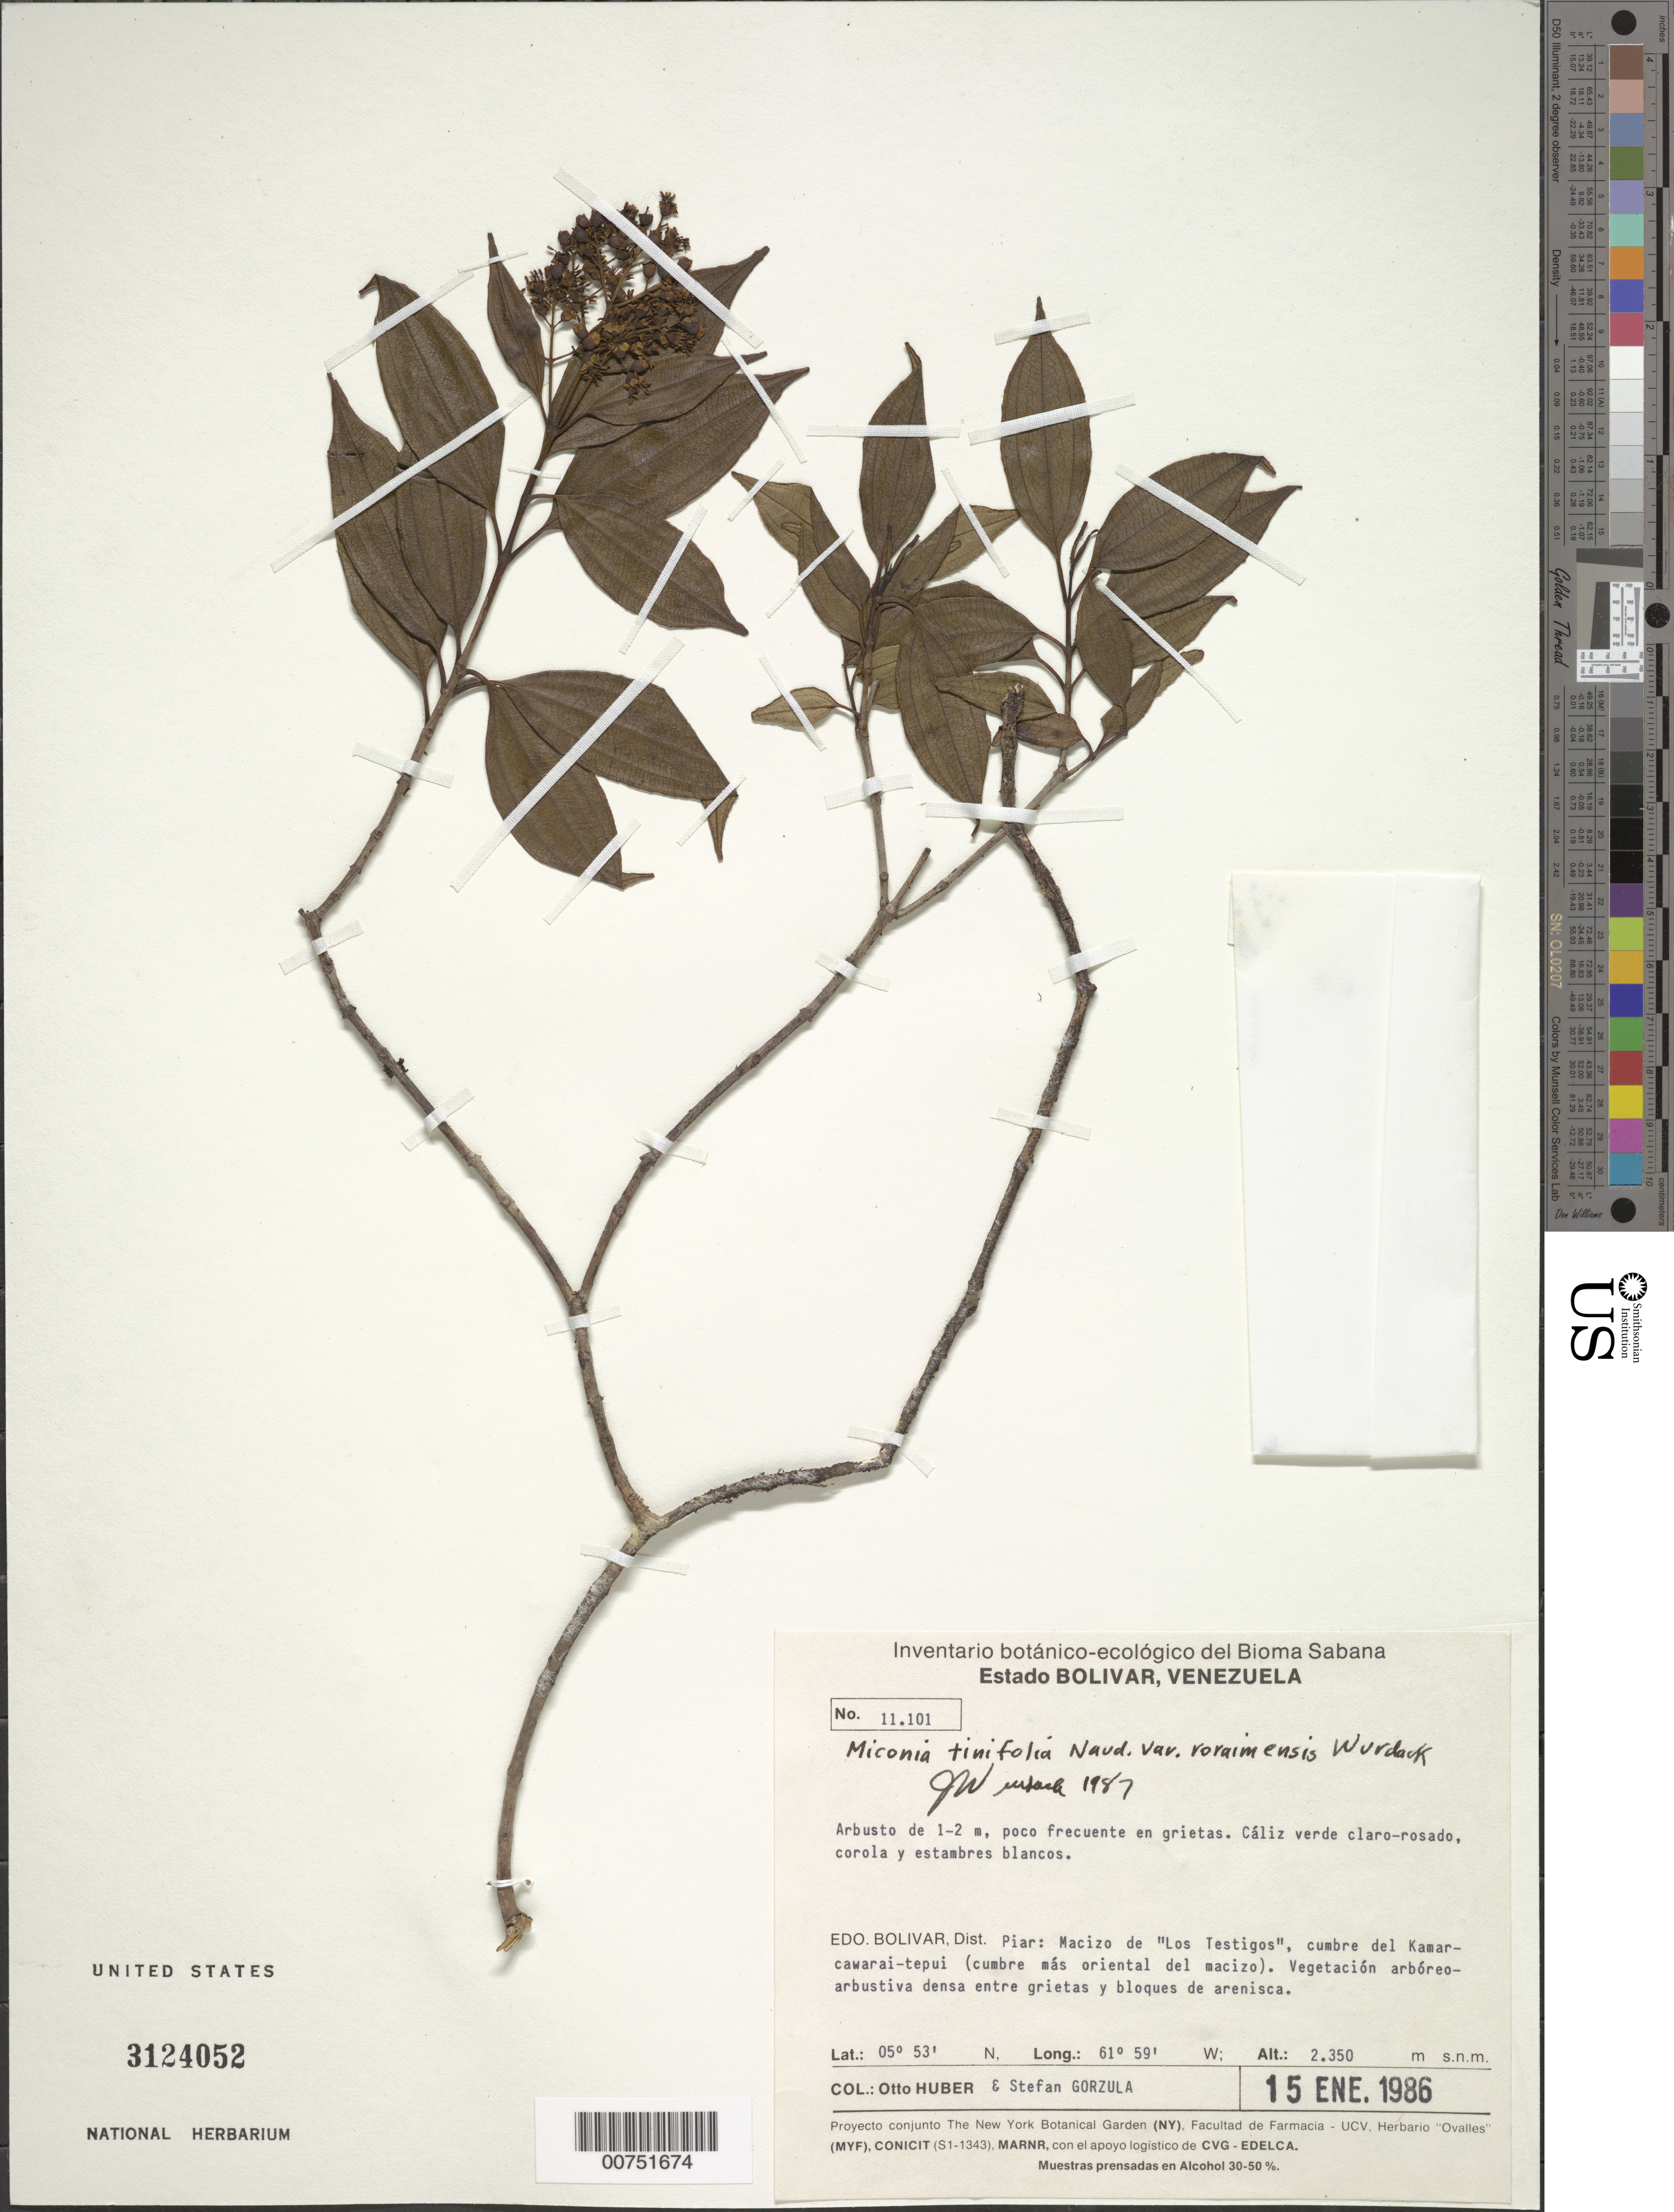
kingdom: Plantae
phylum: Tracheophyta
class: Magnoliopsida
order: Myrtales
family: Melastomataceae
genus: Miconia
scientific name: Miconia tinifolia var. roraimensis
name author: Wurdack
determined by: Wurdack, John J., (US), US (UNITED STATES)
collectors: O. Huber & S. Gorzula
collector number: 11101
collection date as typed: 15-Jan-86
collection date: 1986-01-15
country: Venezuela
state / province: Bolívar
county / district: Piar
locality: Maczio de "Los Testigos", cumbre del Kamarcawarai-tepuí (cumbre mas oriental del macizo)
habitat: Vegetación arboreo-arbustiva densa entre grietas y bloques de arenisca; en grietas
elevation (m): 2350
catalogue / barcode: US 3124052